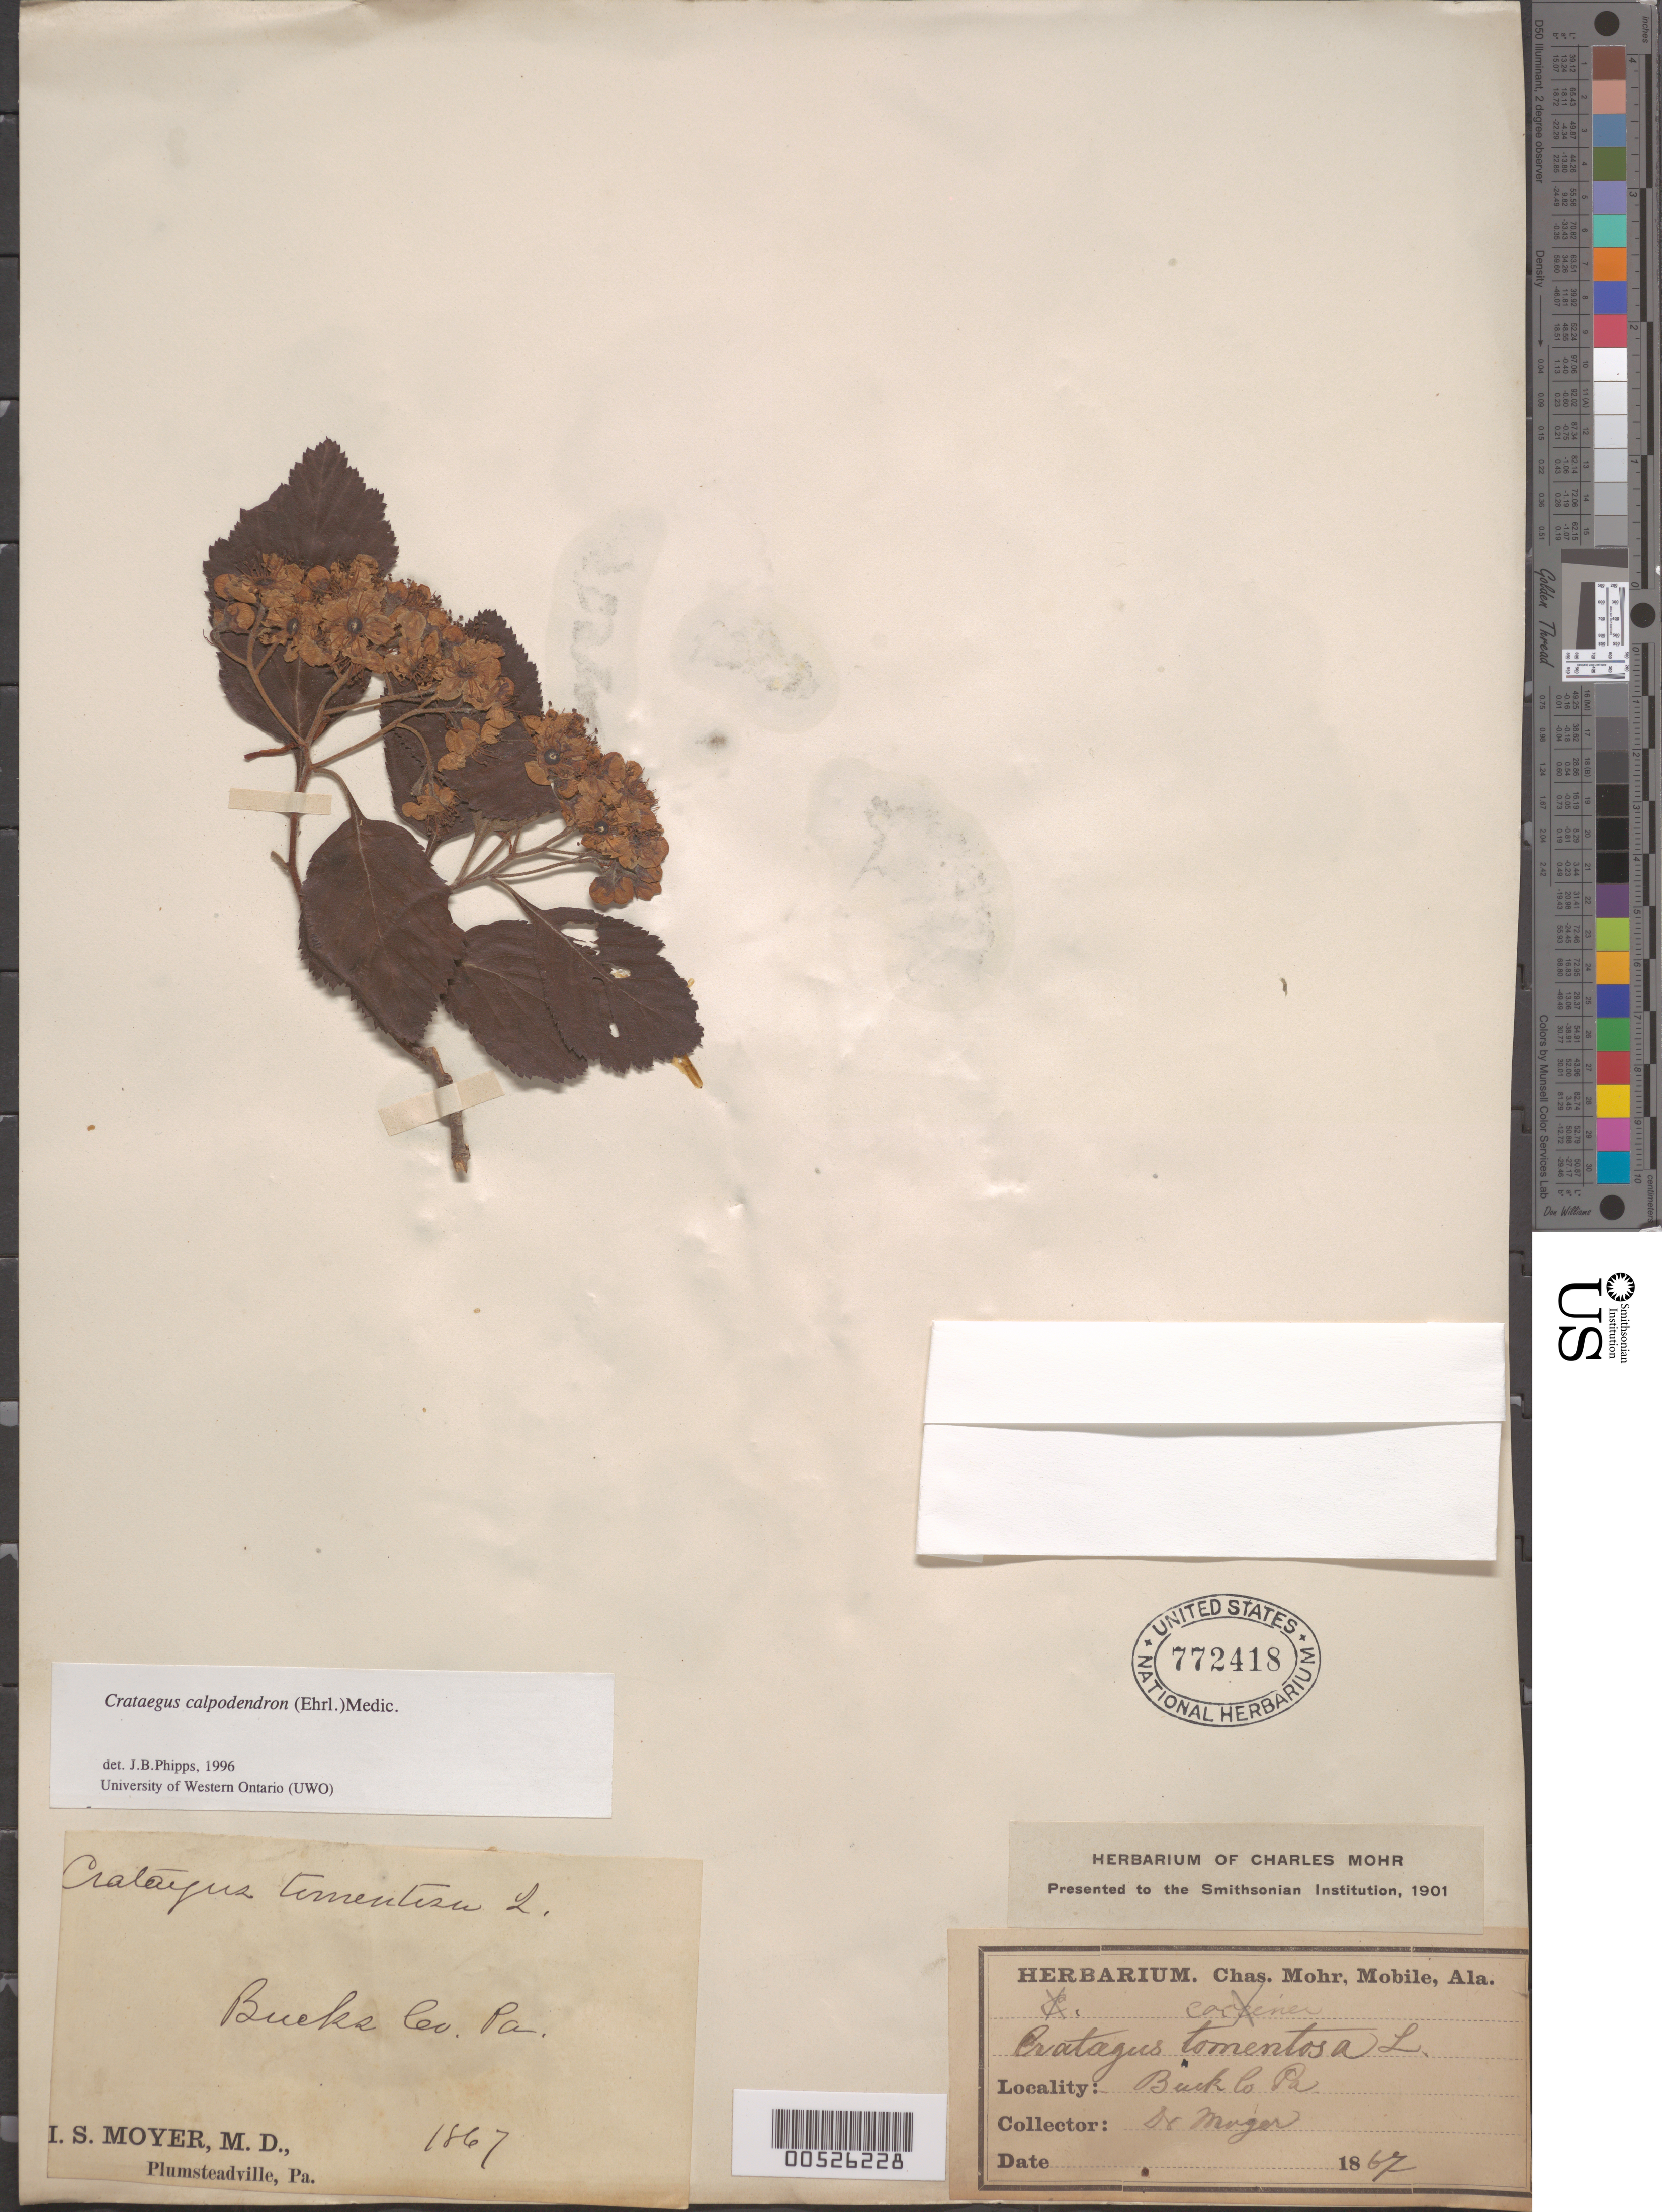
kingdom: Plantae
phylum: Tracheophyta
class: Magnoliopsida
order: Rosales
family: Rosaceae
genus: Crataegus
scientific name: Crataegus calpodendron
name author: (Ehrh.) Medik.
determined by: Phipps, James B., (UWO), University of Western Ontario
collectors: I. S. Moyer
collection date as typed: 1867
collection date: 1867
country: United States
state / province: Pennsylvania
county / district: Bucks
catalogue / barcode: US 772418